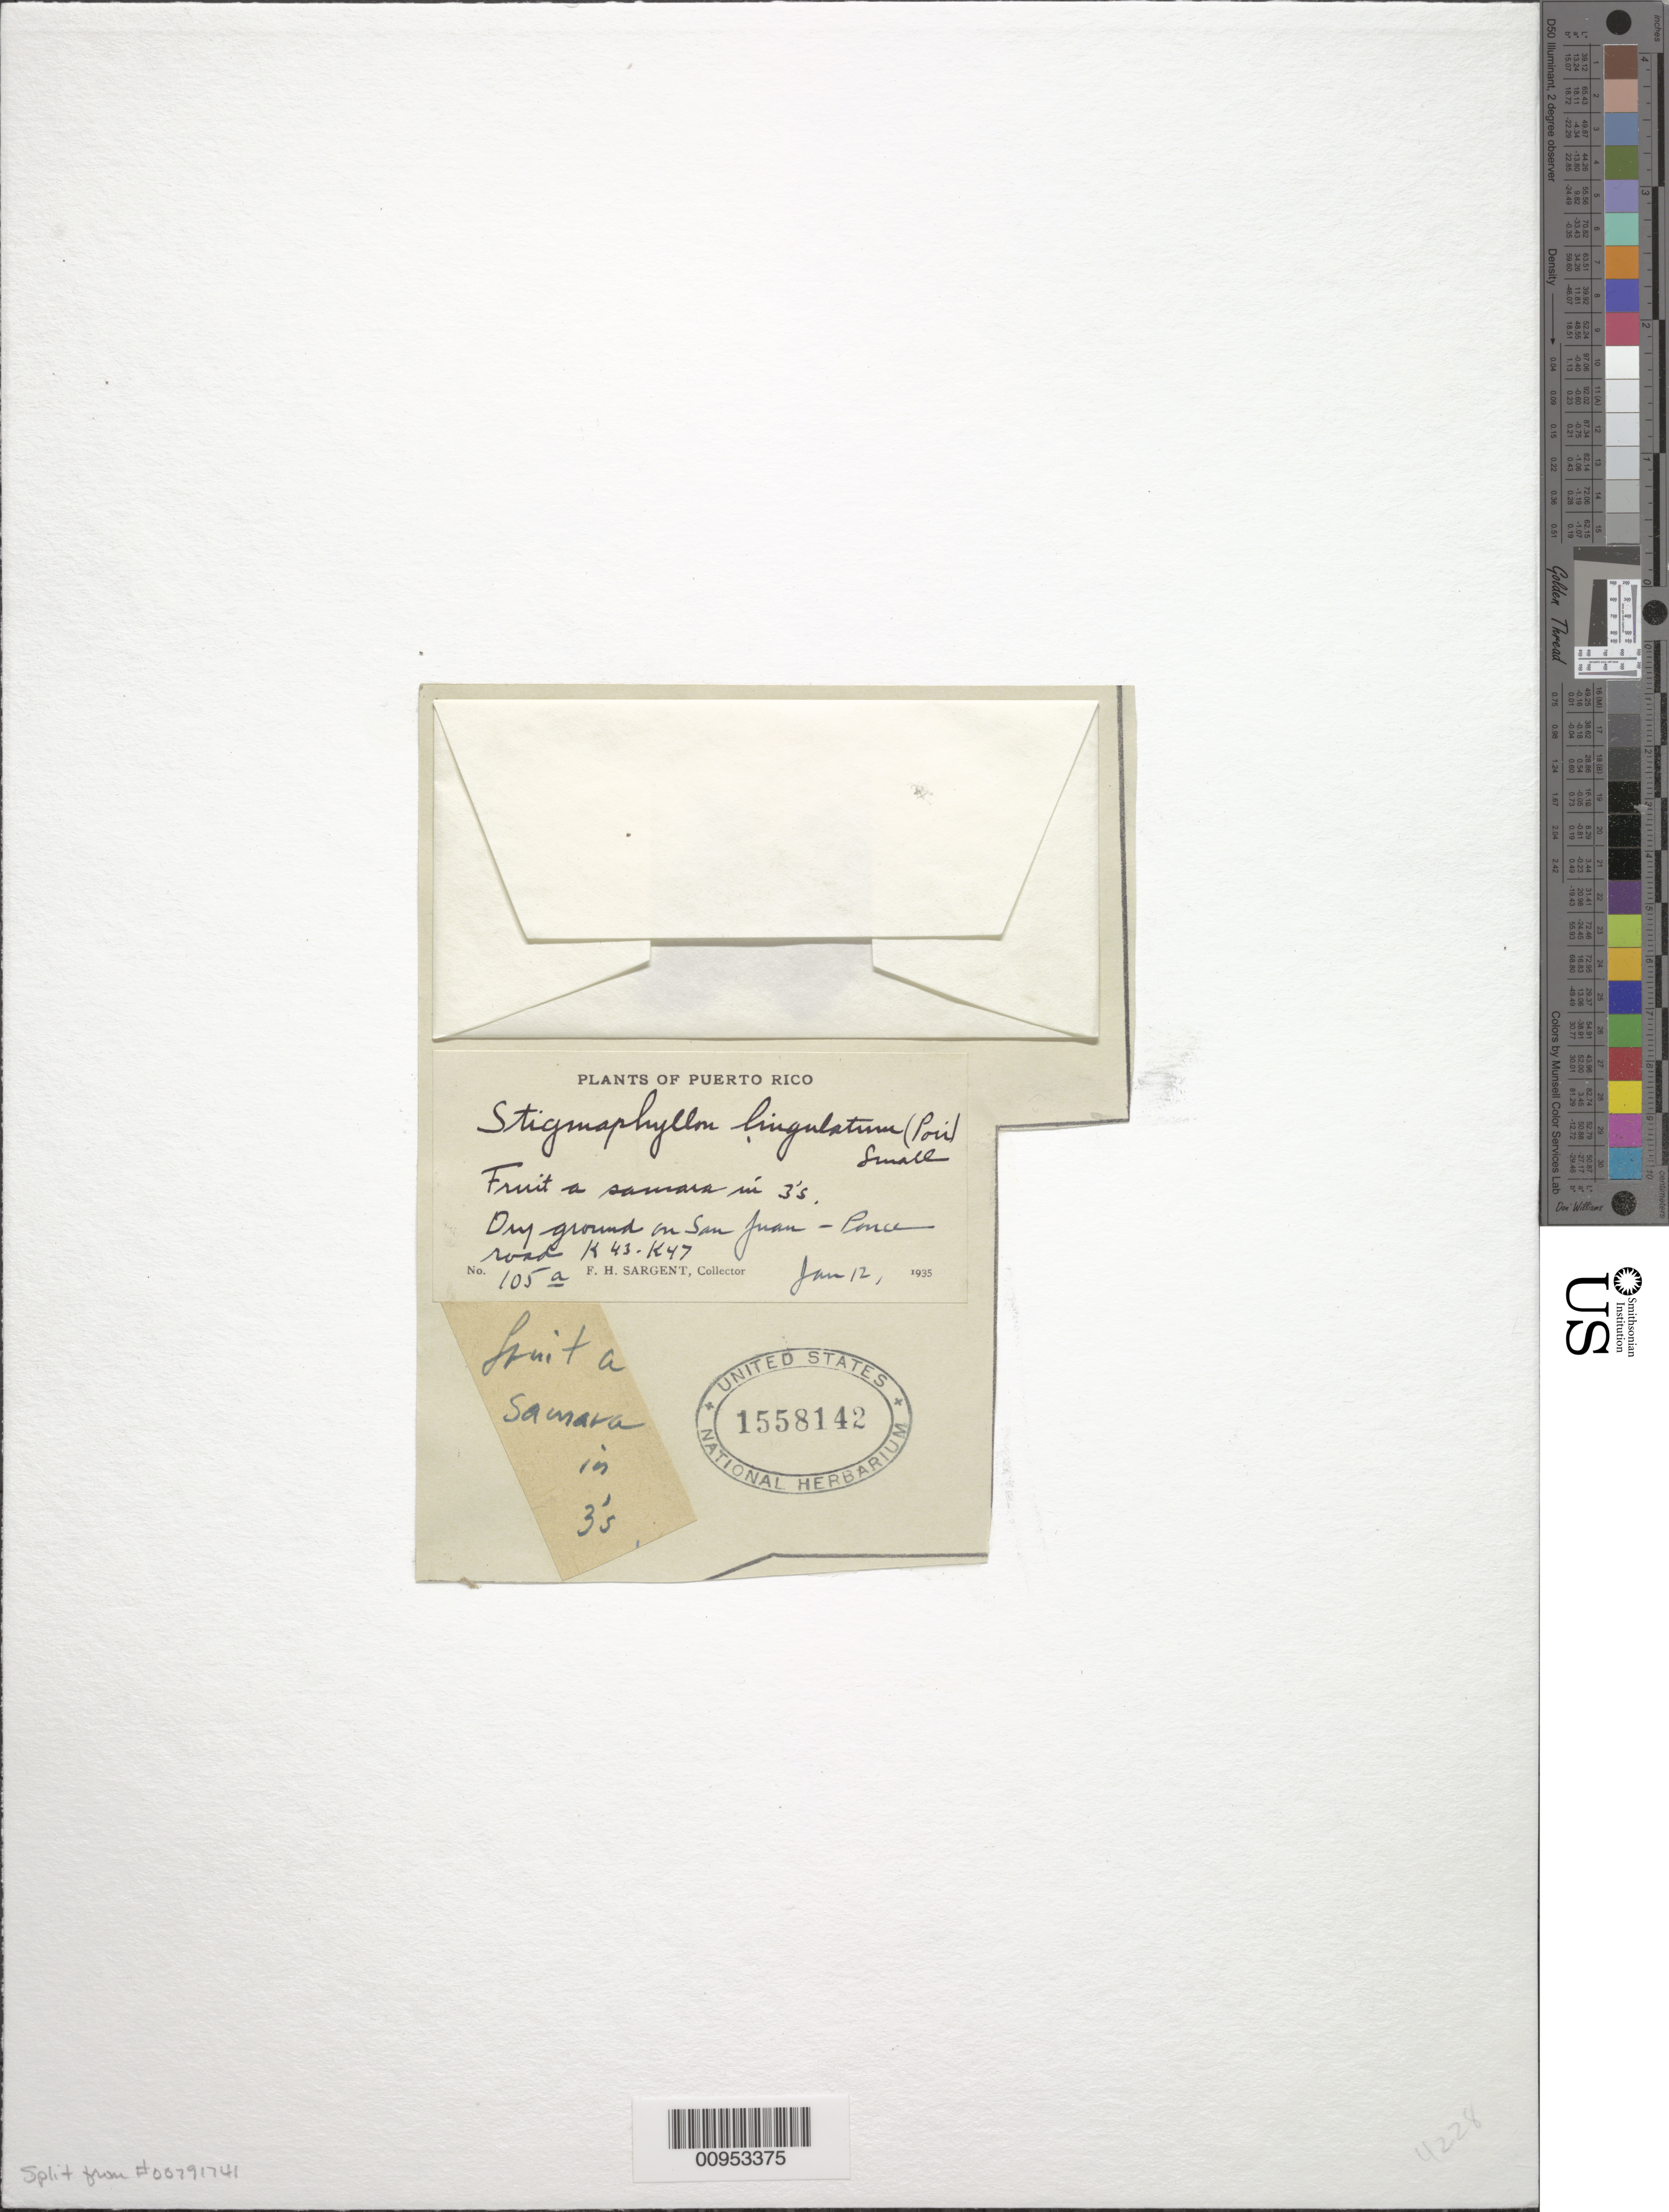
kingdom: Plantae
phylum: Tracheophyta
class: Magnoliopsida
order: Malpighiales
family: Malpighiaceae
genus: Stigmaphyllon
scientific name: Stigmaphyllon emarginatum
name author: (Cav.) A. Juss.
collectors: F. H. Sargent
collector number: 105a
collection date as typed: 12 Jan 1935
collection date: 1935-01-12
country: Puerto Rico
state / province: Ponce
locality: San Juan-Ponce road K43-K47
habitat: dry gound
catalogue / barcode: US 1558142